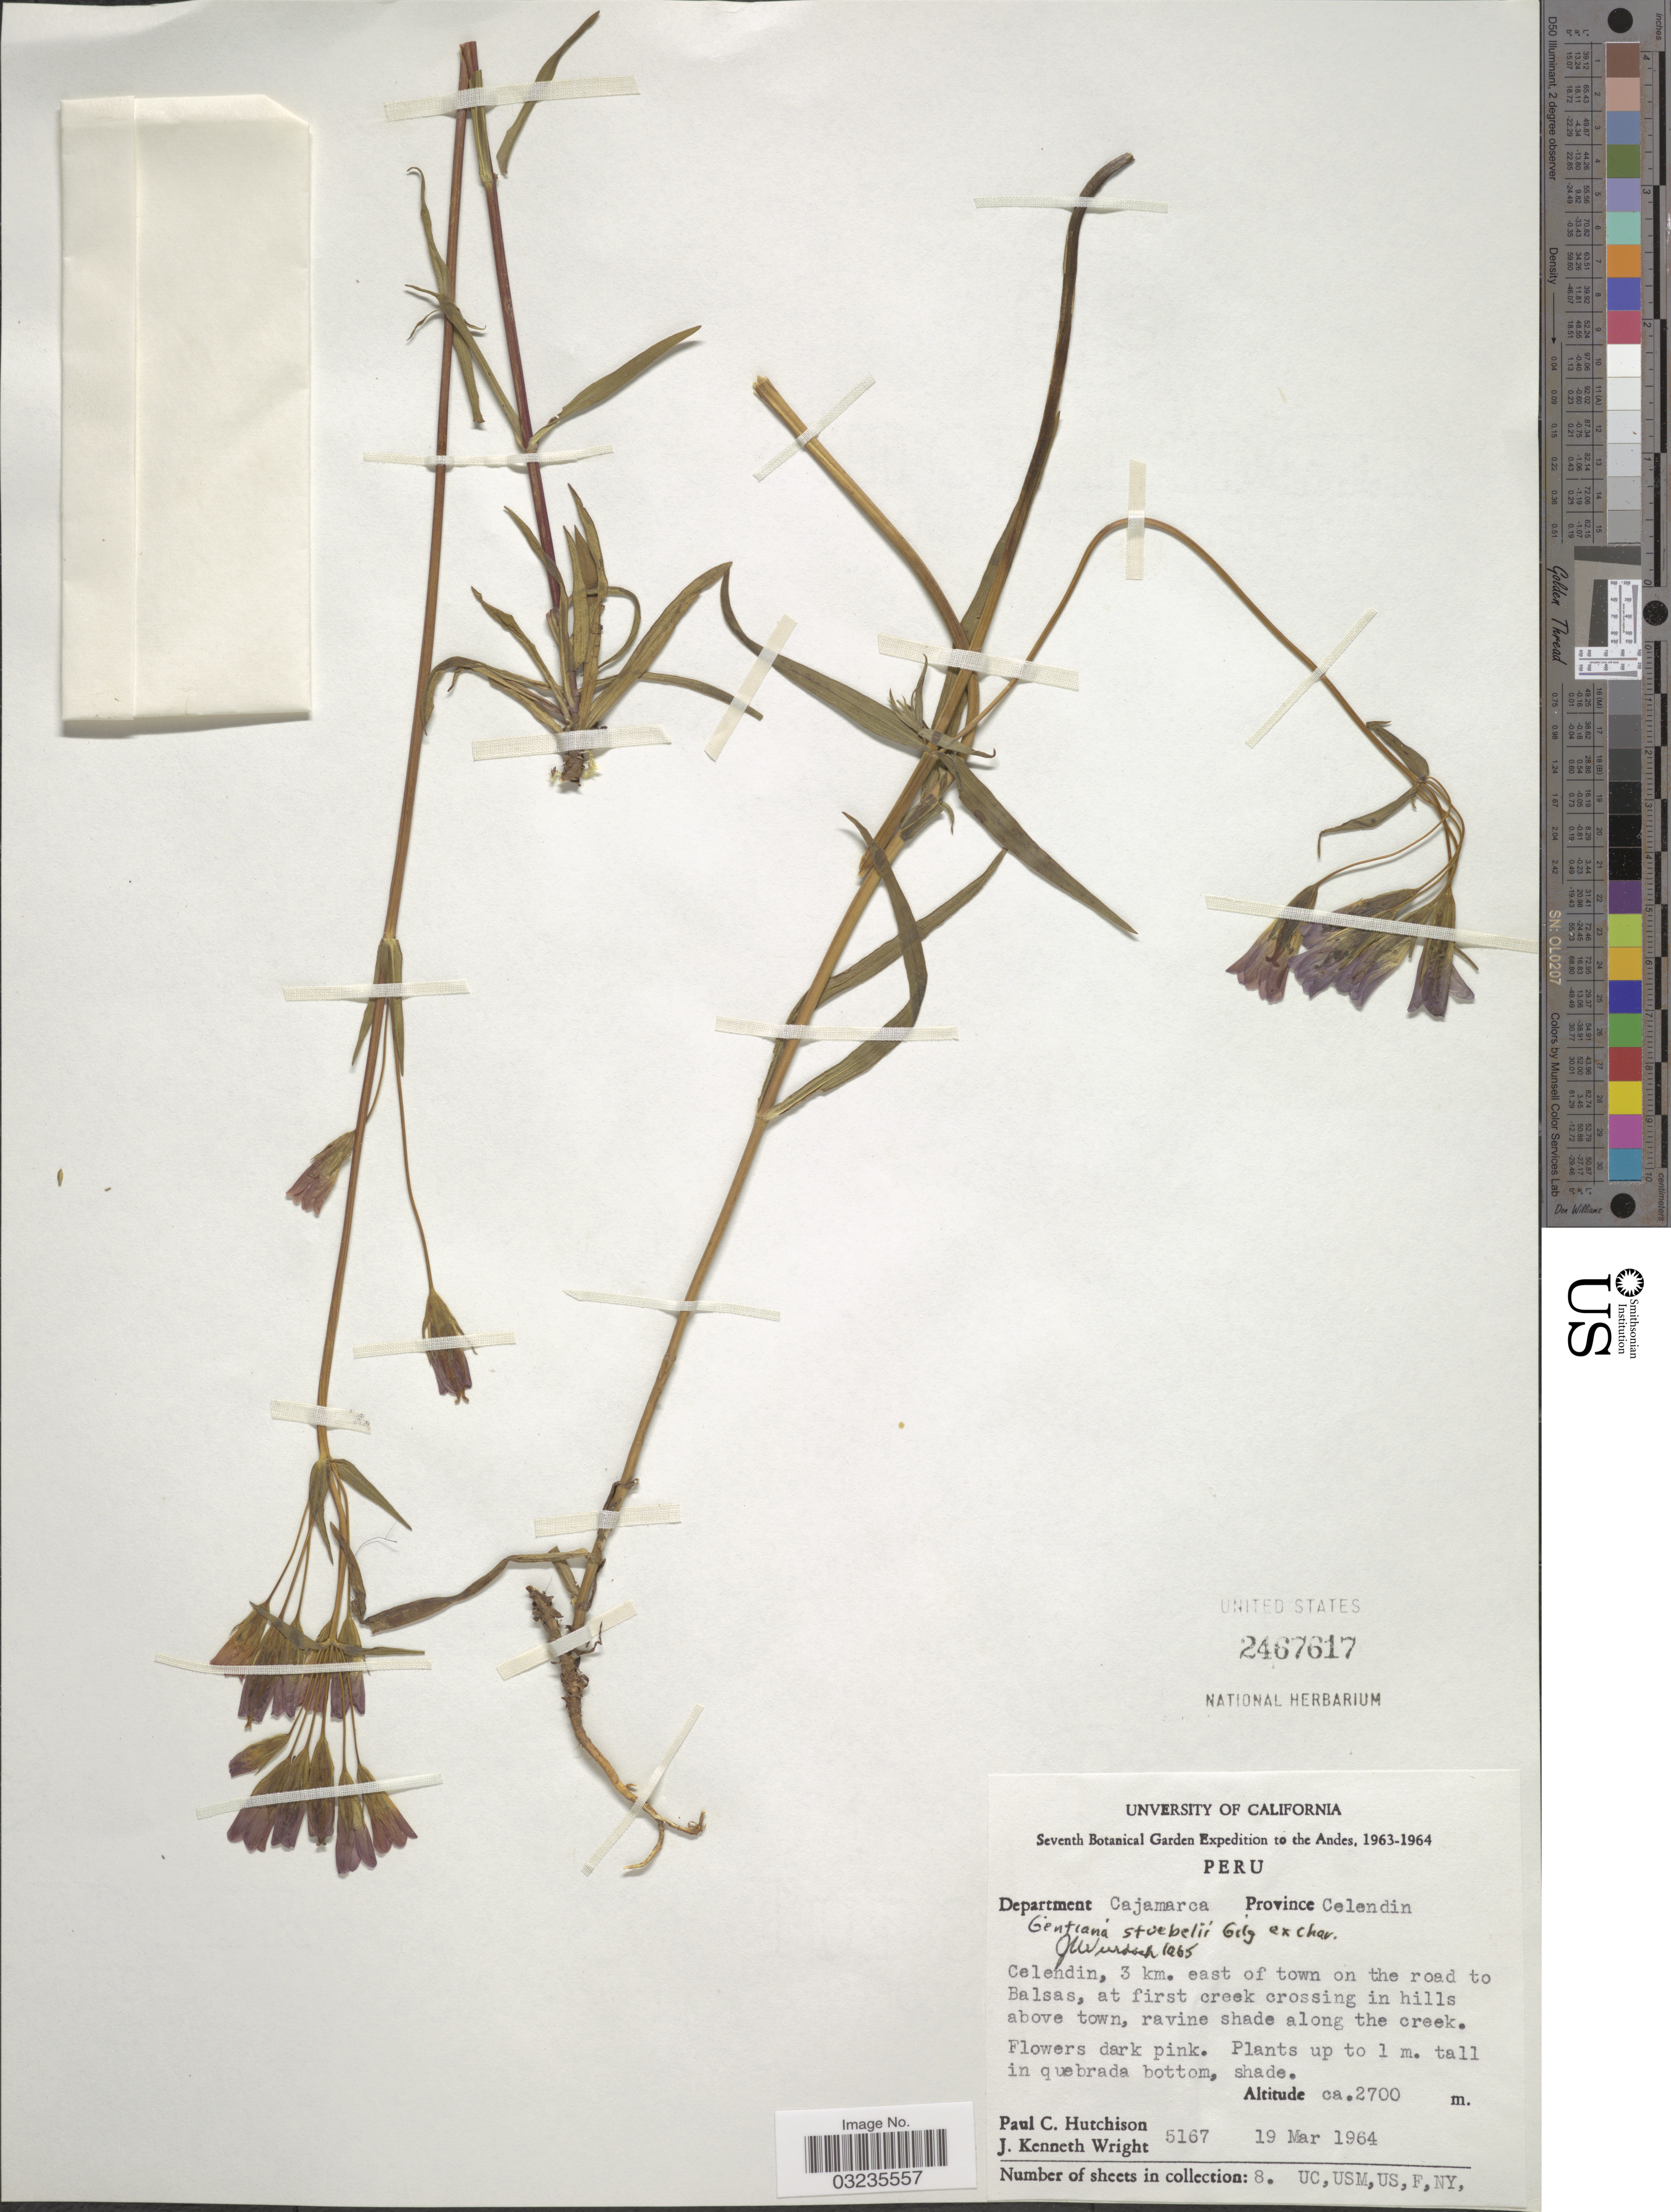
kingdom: Plantae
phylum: Tracheophyta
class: Magnoliopsida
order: Gentianales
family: Gentianaceae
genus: Gentiana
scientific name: Gentiana stuebelii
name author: Gilg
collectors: P. C. Hutchison & J. K. Wright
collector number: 5167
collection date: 1964-03-19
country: Peru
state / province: Cajamarca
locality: Andes. Department Cajamarca. Province Celendin. Celendin, 3 km. east of town on the road to Balsas.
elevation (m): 2700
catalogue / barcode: US 2467617